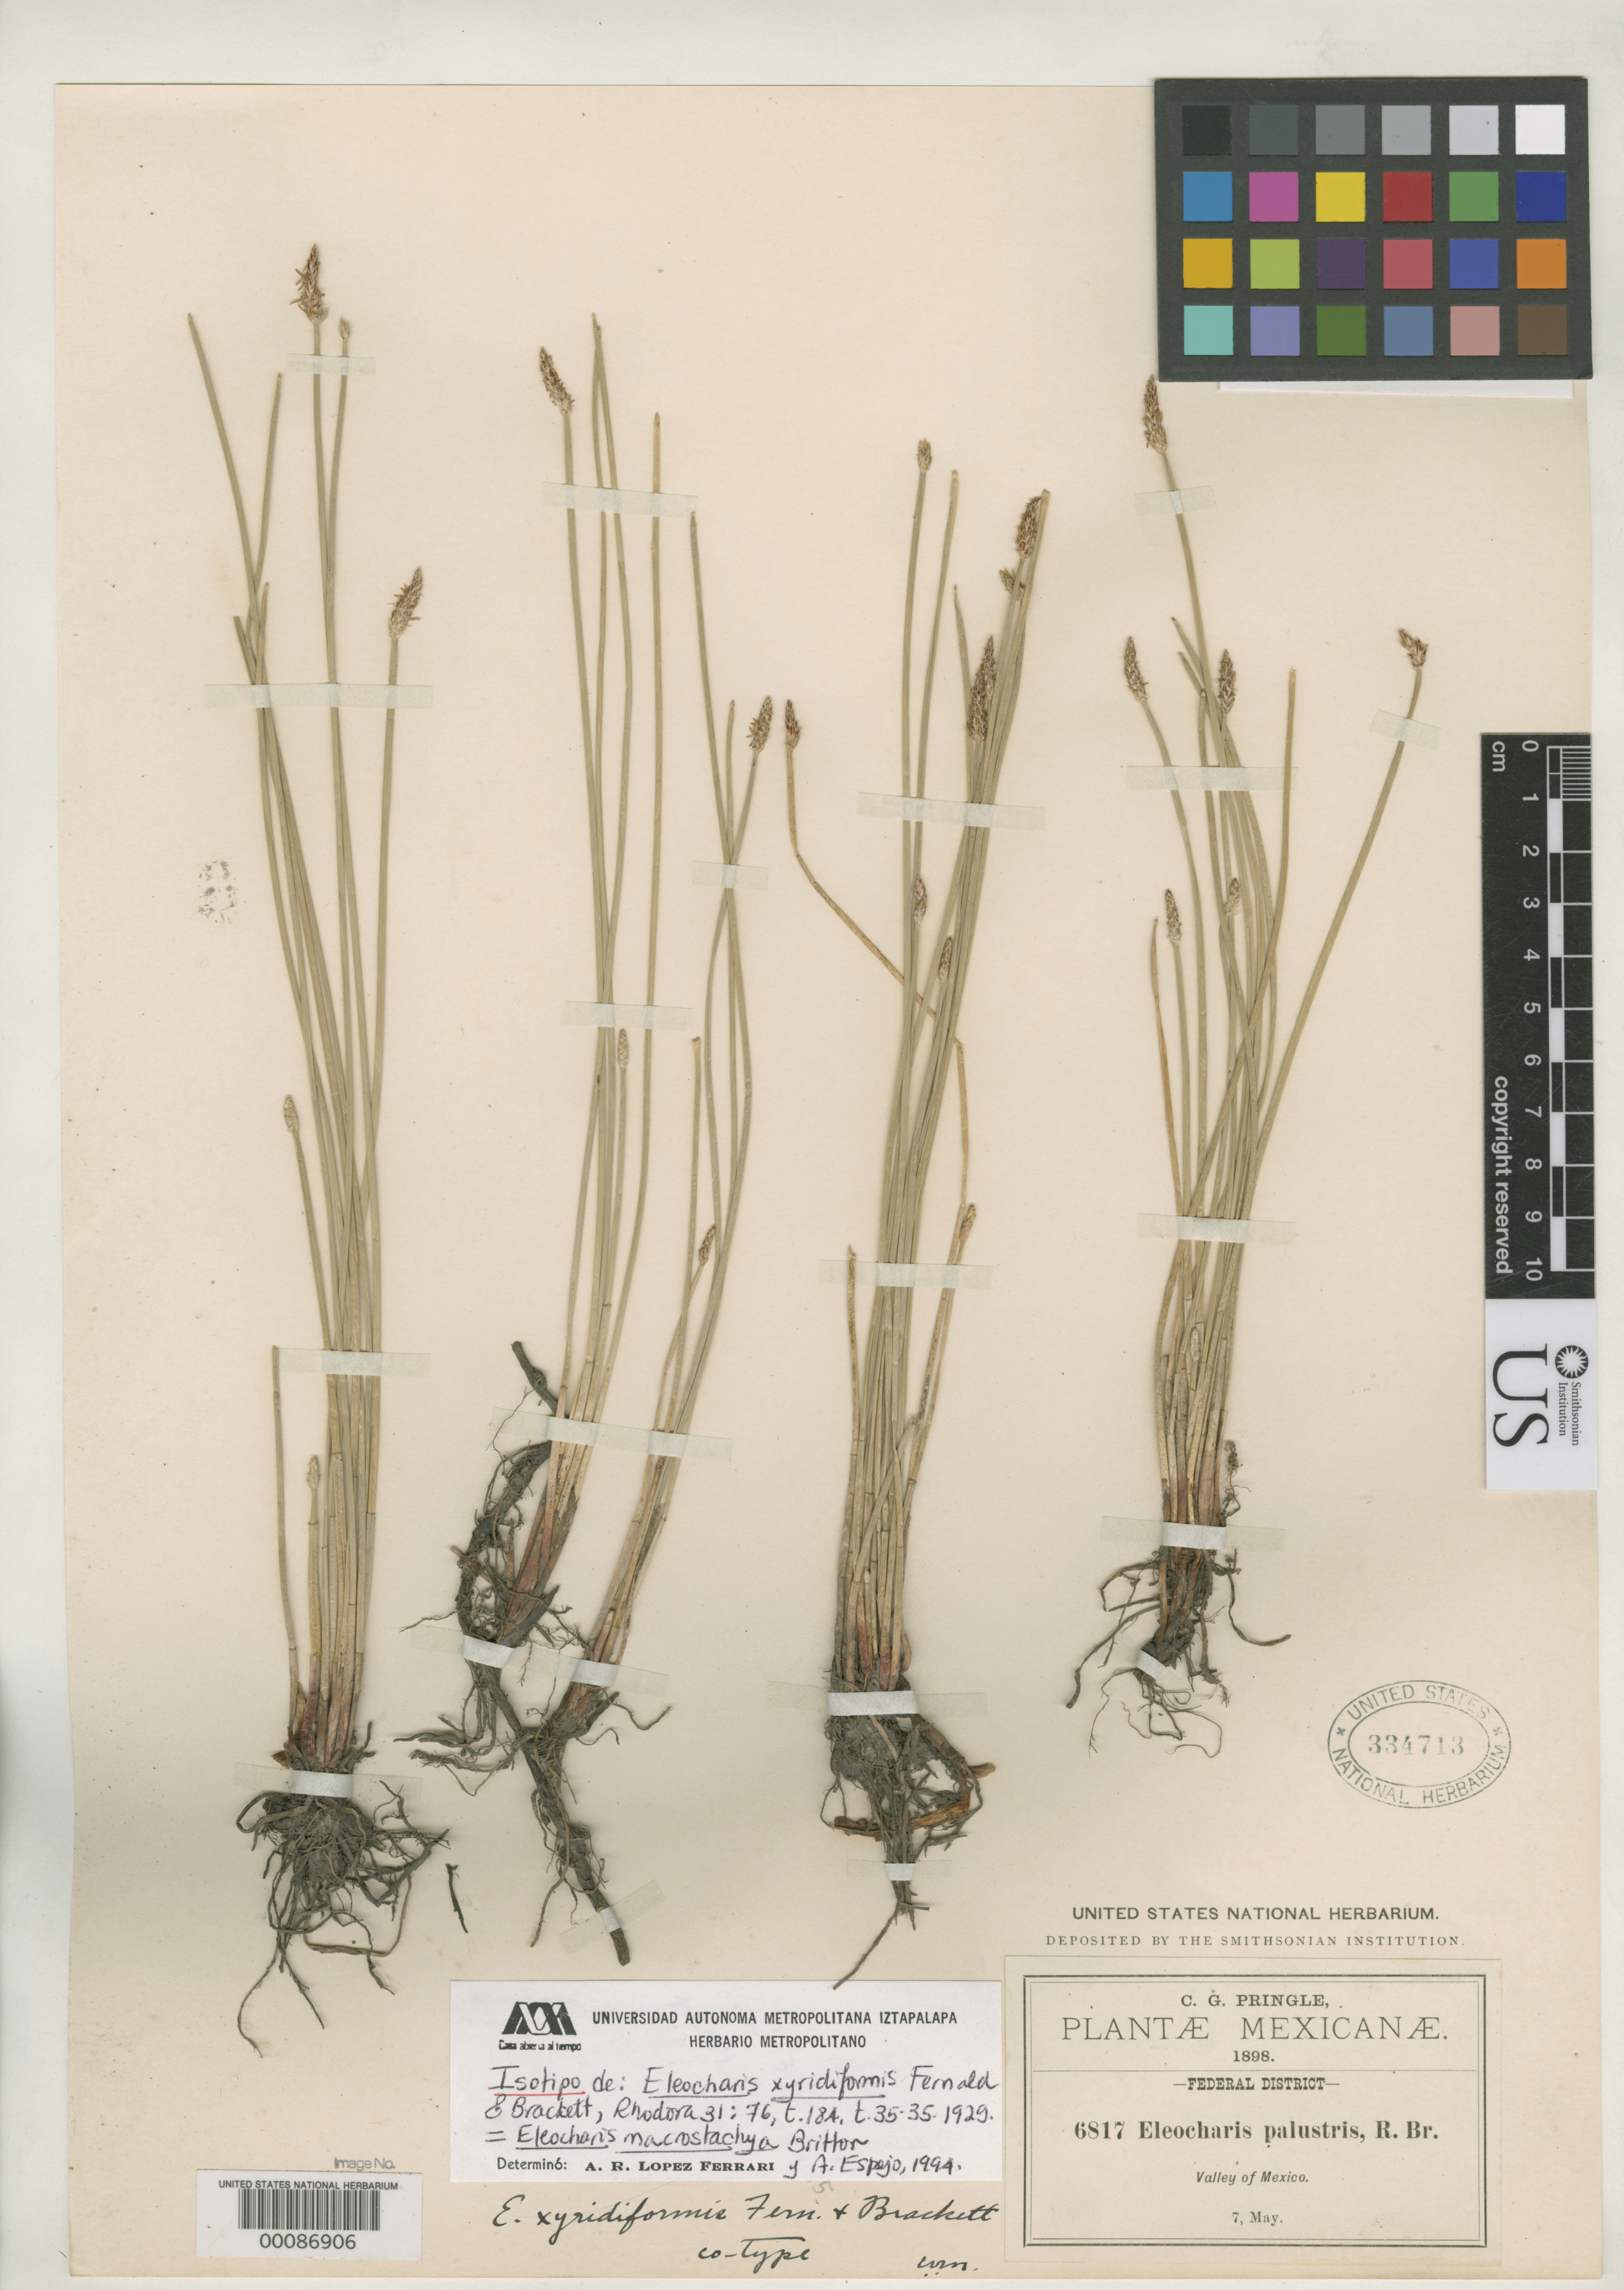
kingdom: Plantae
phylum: Tracheophyta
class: Liliopsida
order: Poales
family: Cyperaceae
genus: Eleocharis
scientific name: Eleocharis xyridiformis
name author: Fernald & Brackett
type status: Isotype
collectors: C. G. Pringle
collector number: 6817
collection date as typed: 07 May 1898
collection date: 1898-05-07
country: Mexico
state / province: Distrito Federal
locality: Valley of Mexico.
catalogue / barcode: US 334713